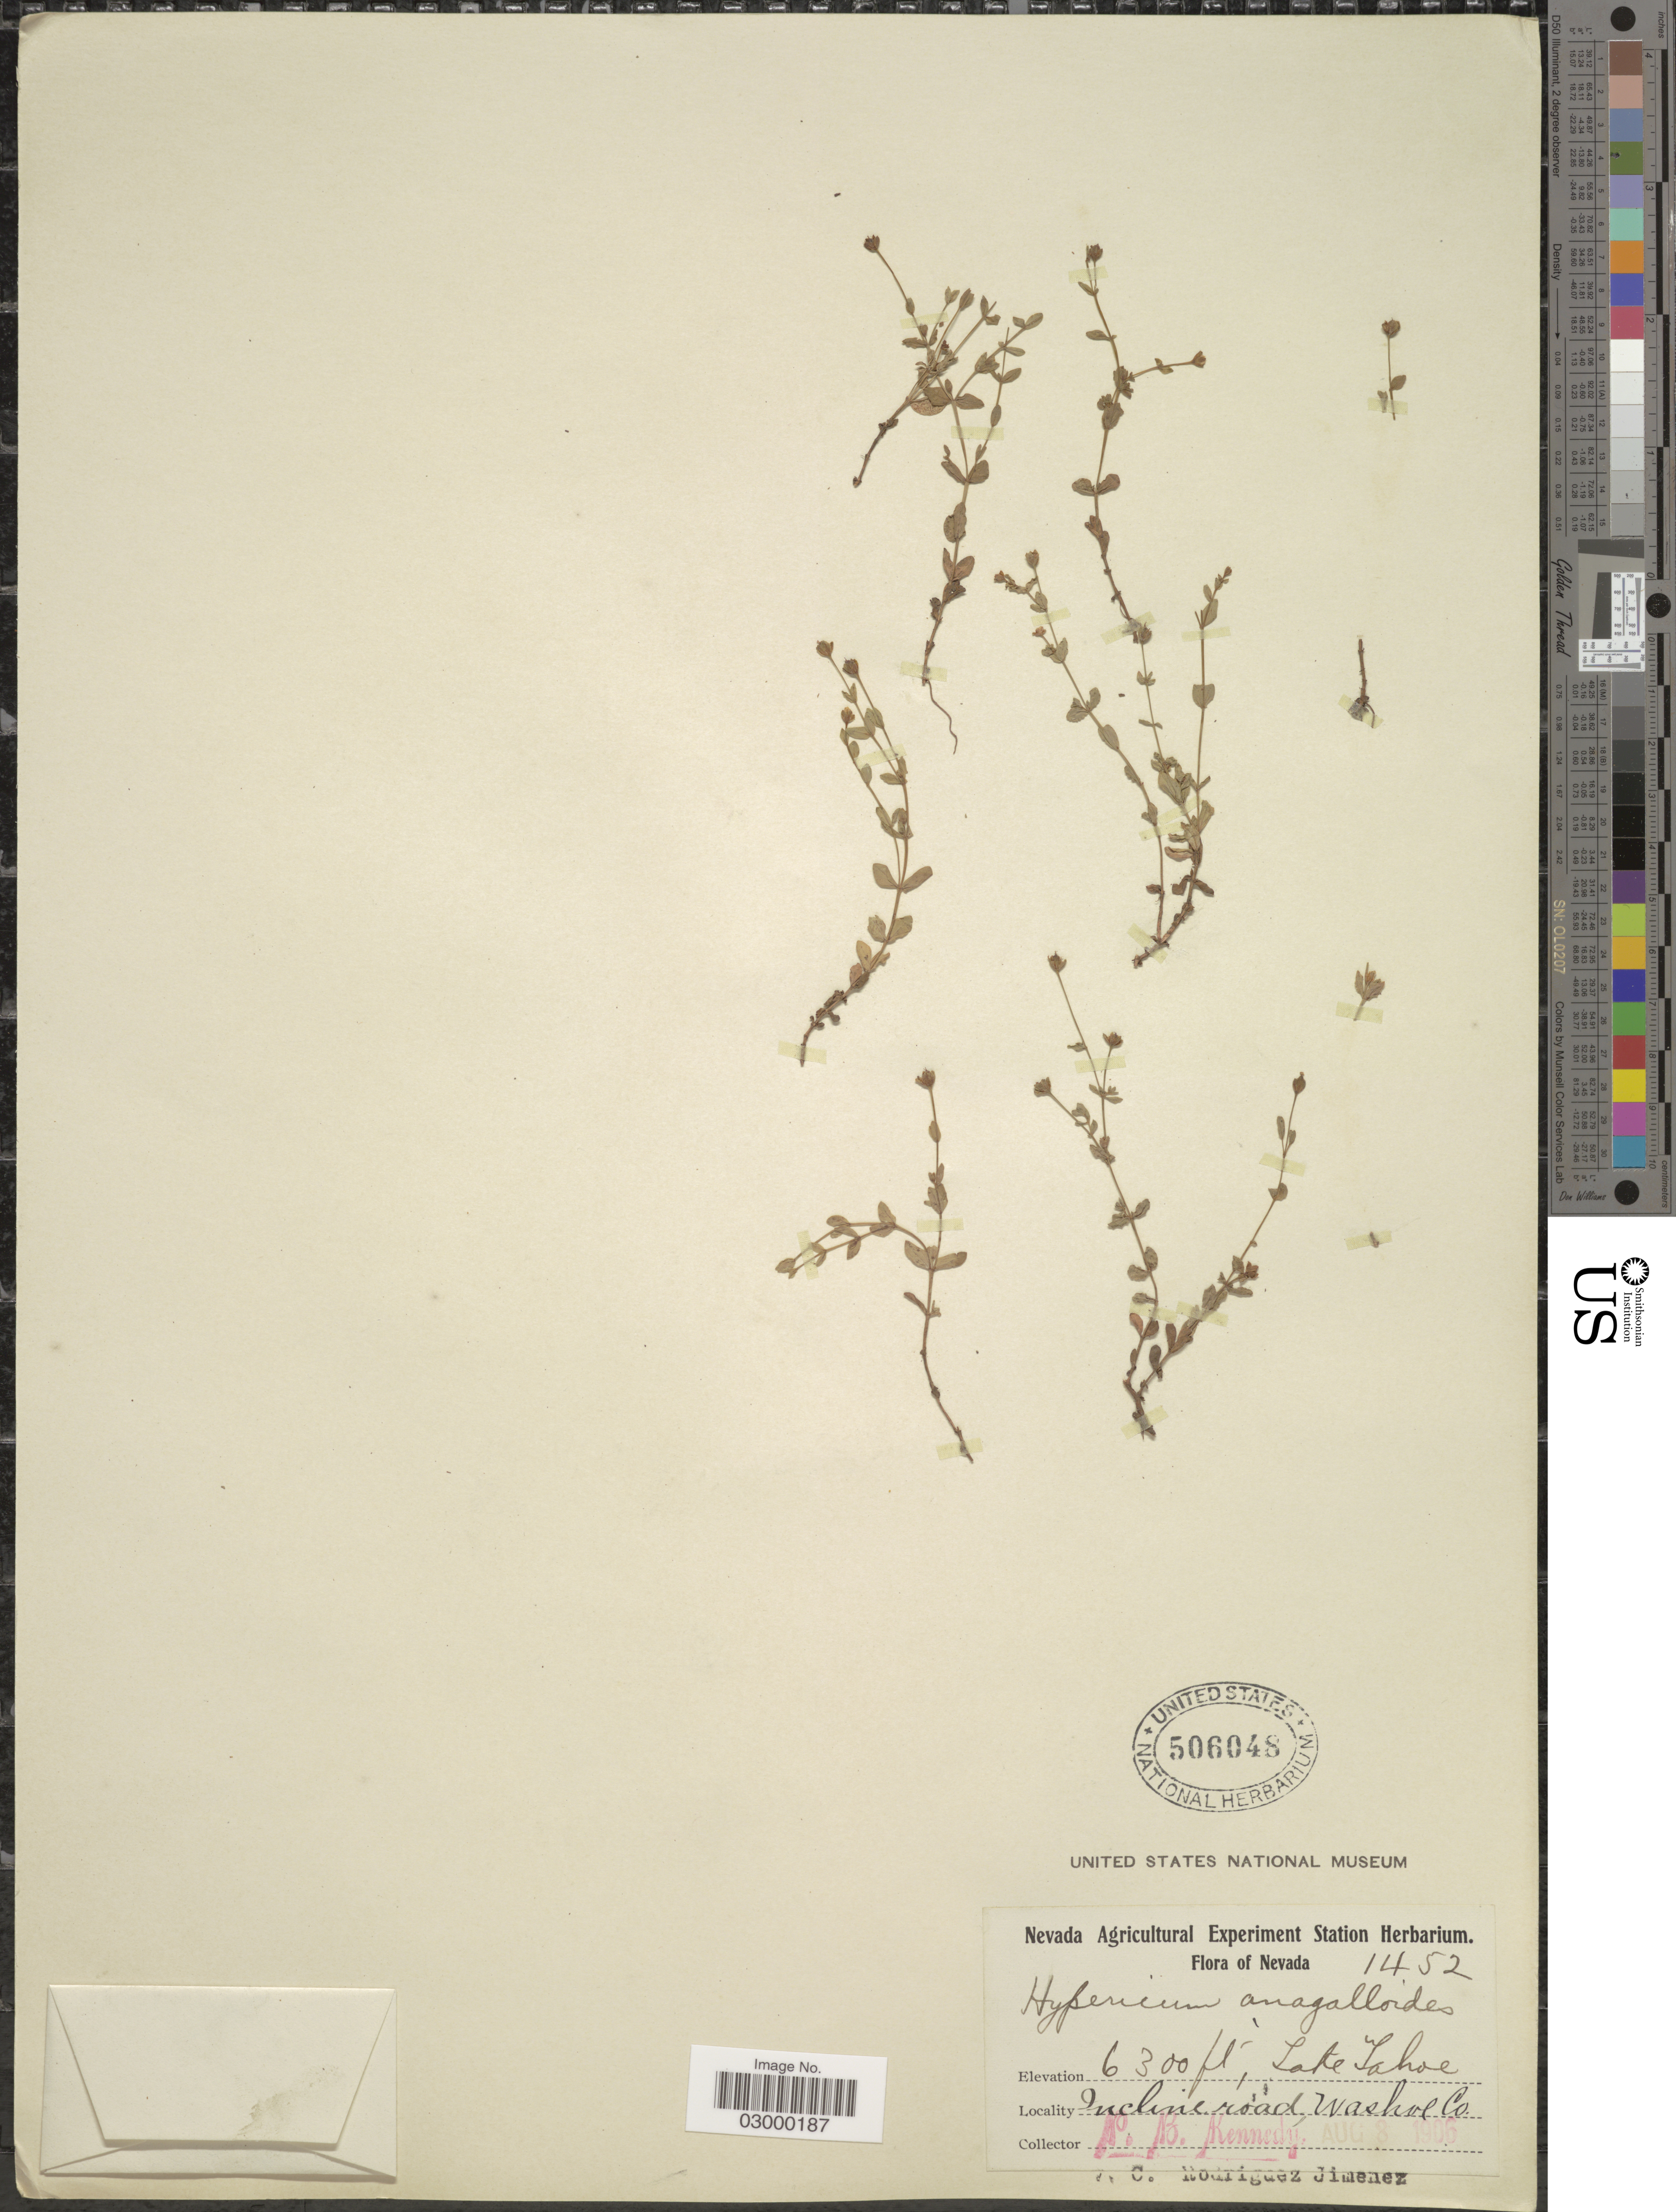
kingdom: Plantae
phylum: Tracheophyta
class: Magnoliopsida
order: Malpighiales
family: Hypericaceae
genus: Hypericum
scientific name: Hypericum anagalloides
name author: Cham. & Schltdl.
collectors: P. B. Kennedy & v. C. Rodríguez Jiménez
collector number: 1452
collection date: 1906-08-08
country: United States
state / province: Nevada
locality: Lake Tahoe, Incline road, Washoe Co.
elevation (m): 1920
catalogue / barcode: US 506048